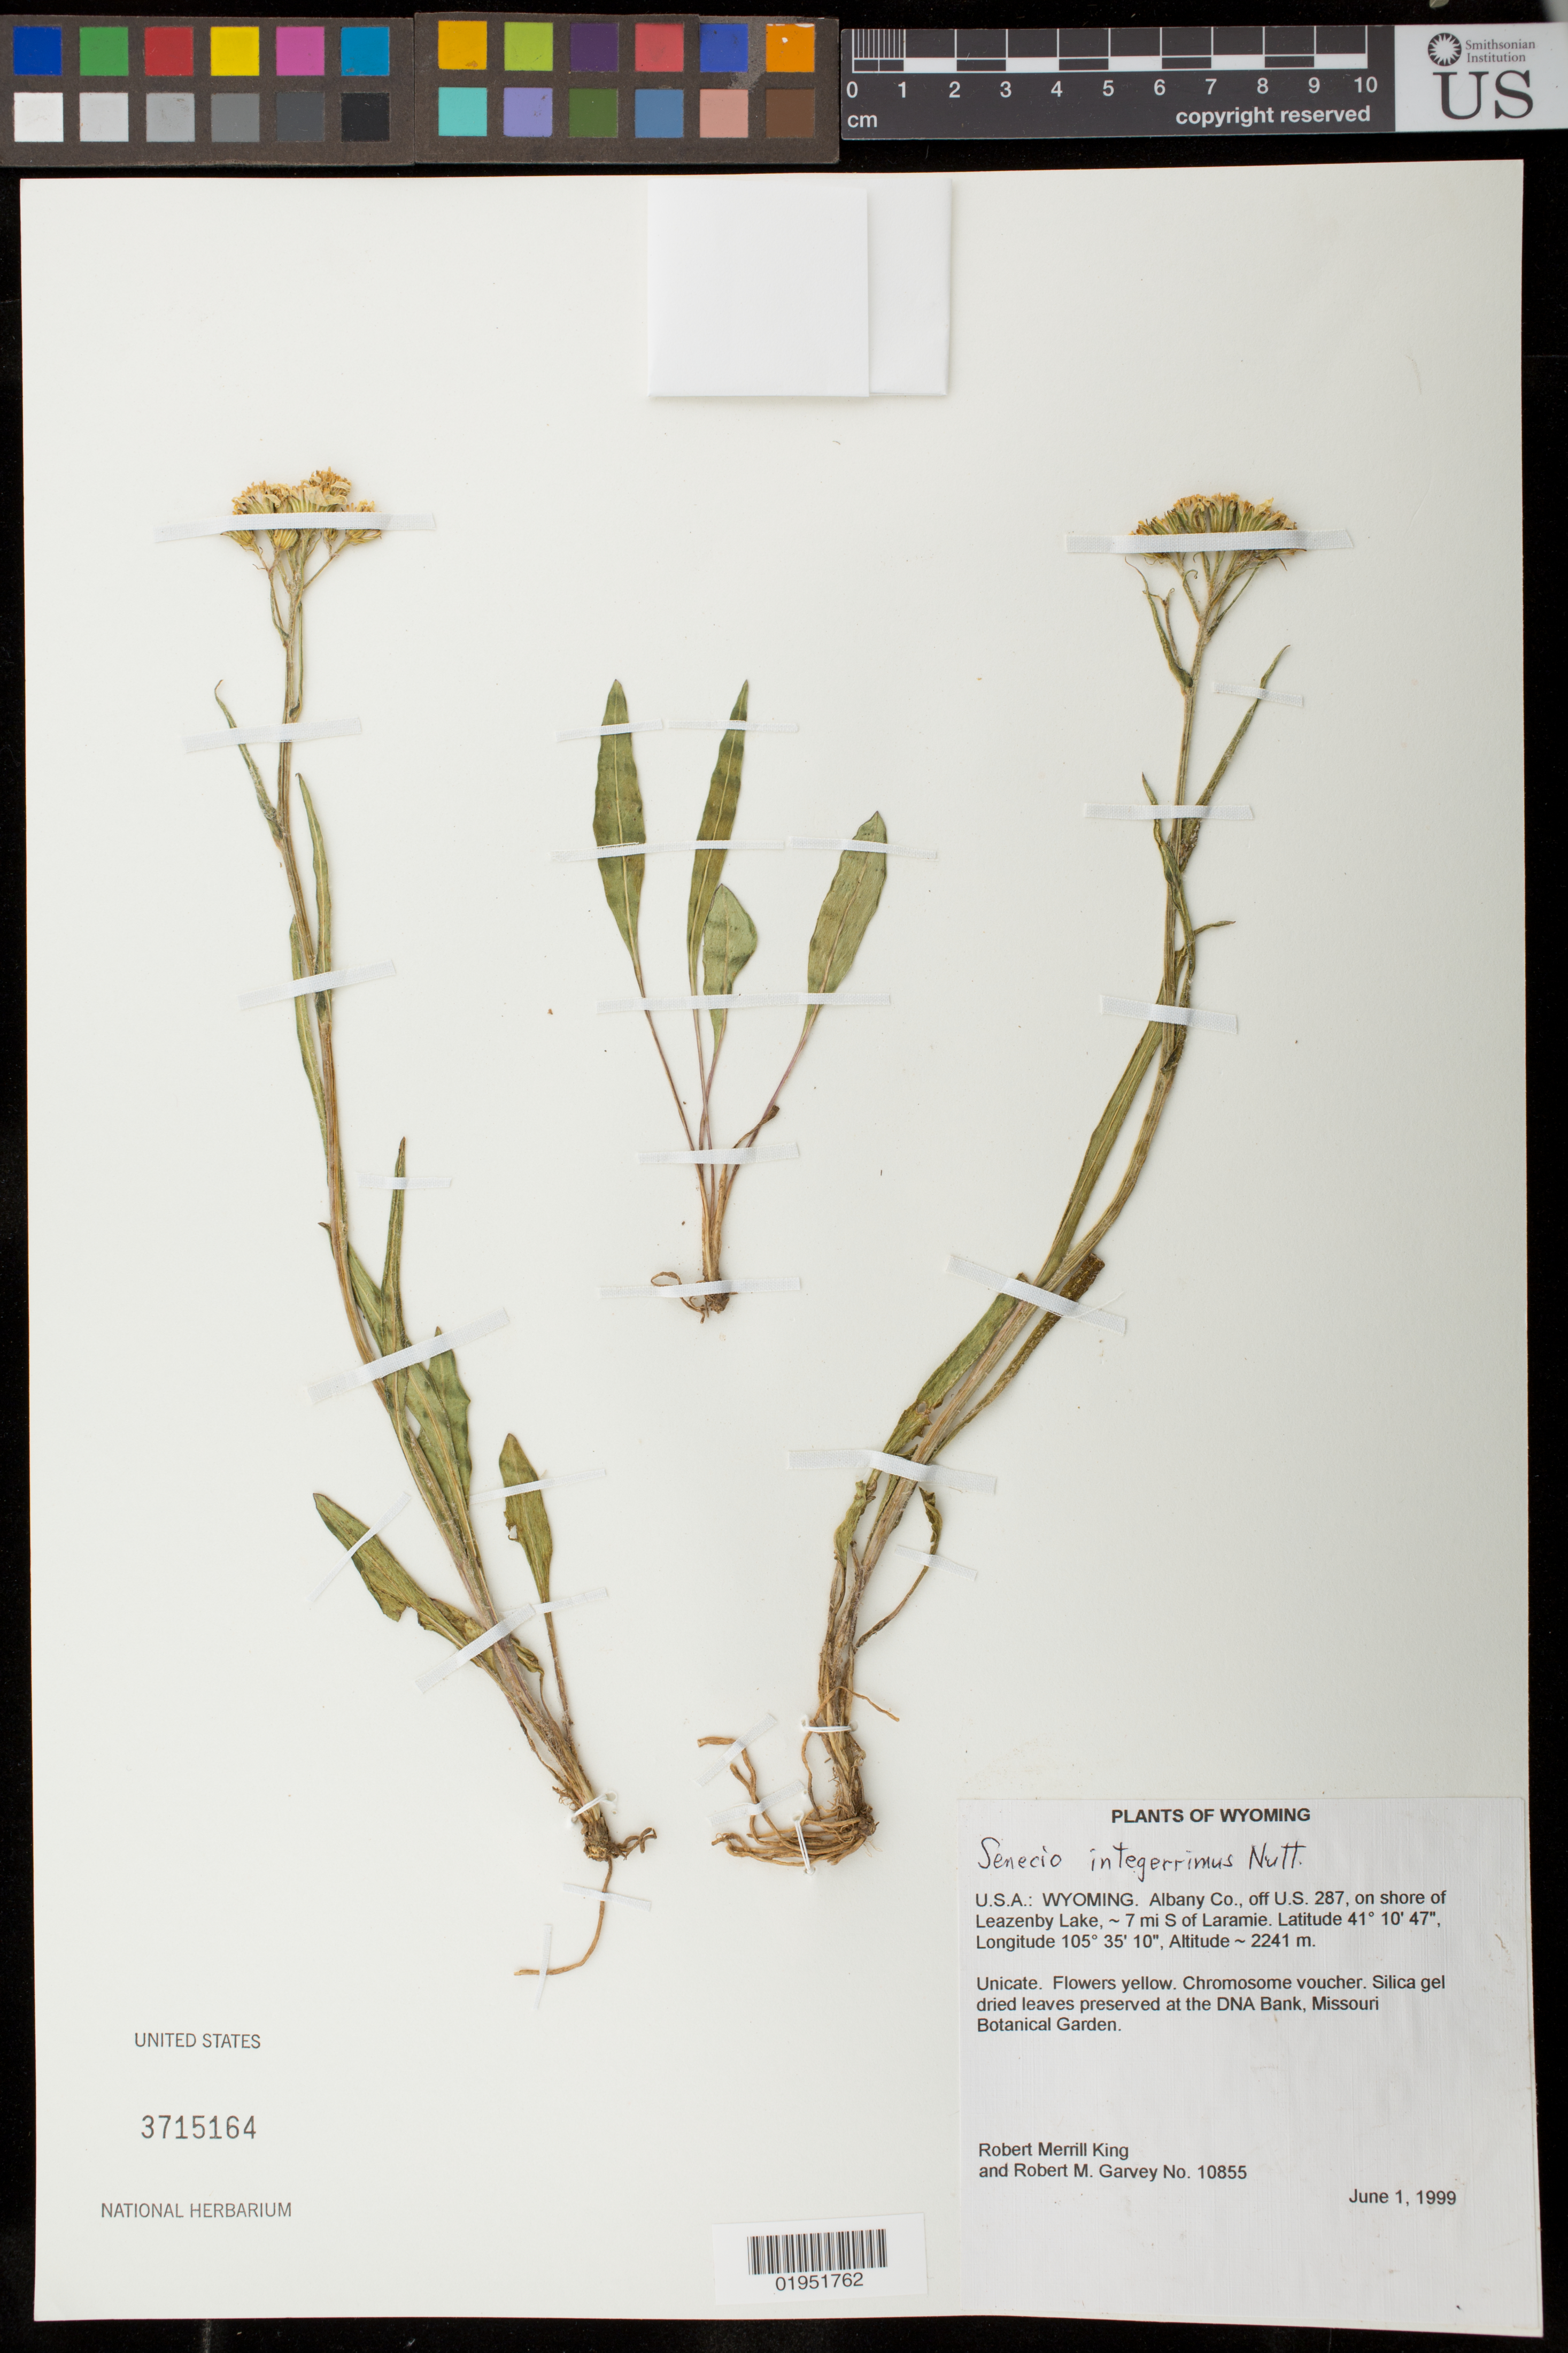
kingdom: Plantae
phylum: Tracheophyta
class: Magnoliopsida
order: Asterales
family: Asteraceae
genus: Senecio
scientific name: Senecio integerrimus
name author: Nutt.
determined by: Robinson, Harold E., (US)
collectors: R. M. King & R. Garvey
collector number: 10855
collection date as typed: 1 Jun 1999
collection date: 1999-06-01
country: United States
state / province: Wyoming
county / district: Albany Co.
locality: Off US 287, on shore of Leazenby Lake, ca. 7 mi S of Laramie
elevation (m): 2241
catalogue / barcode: US 3715164